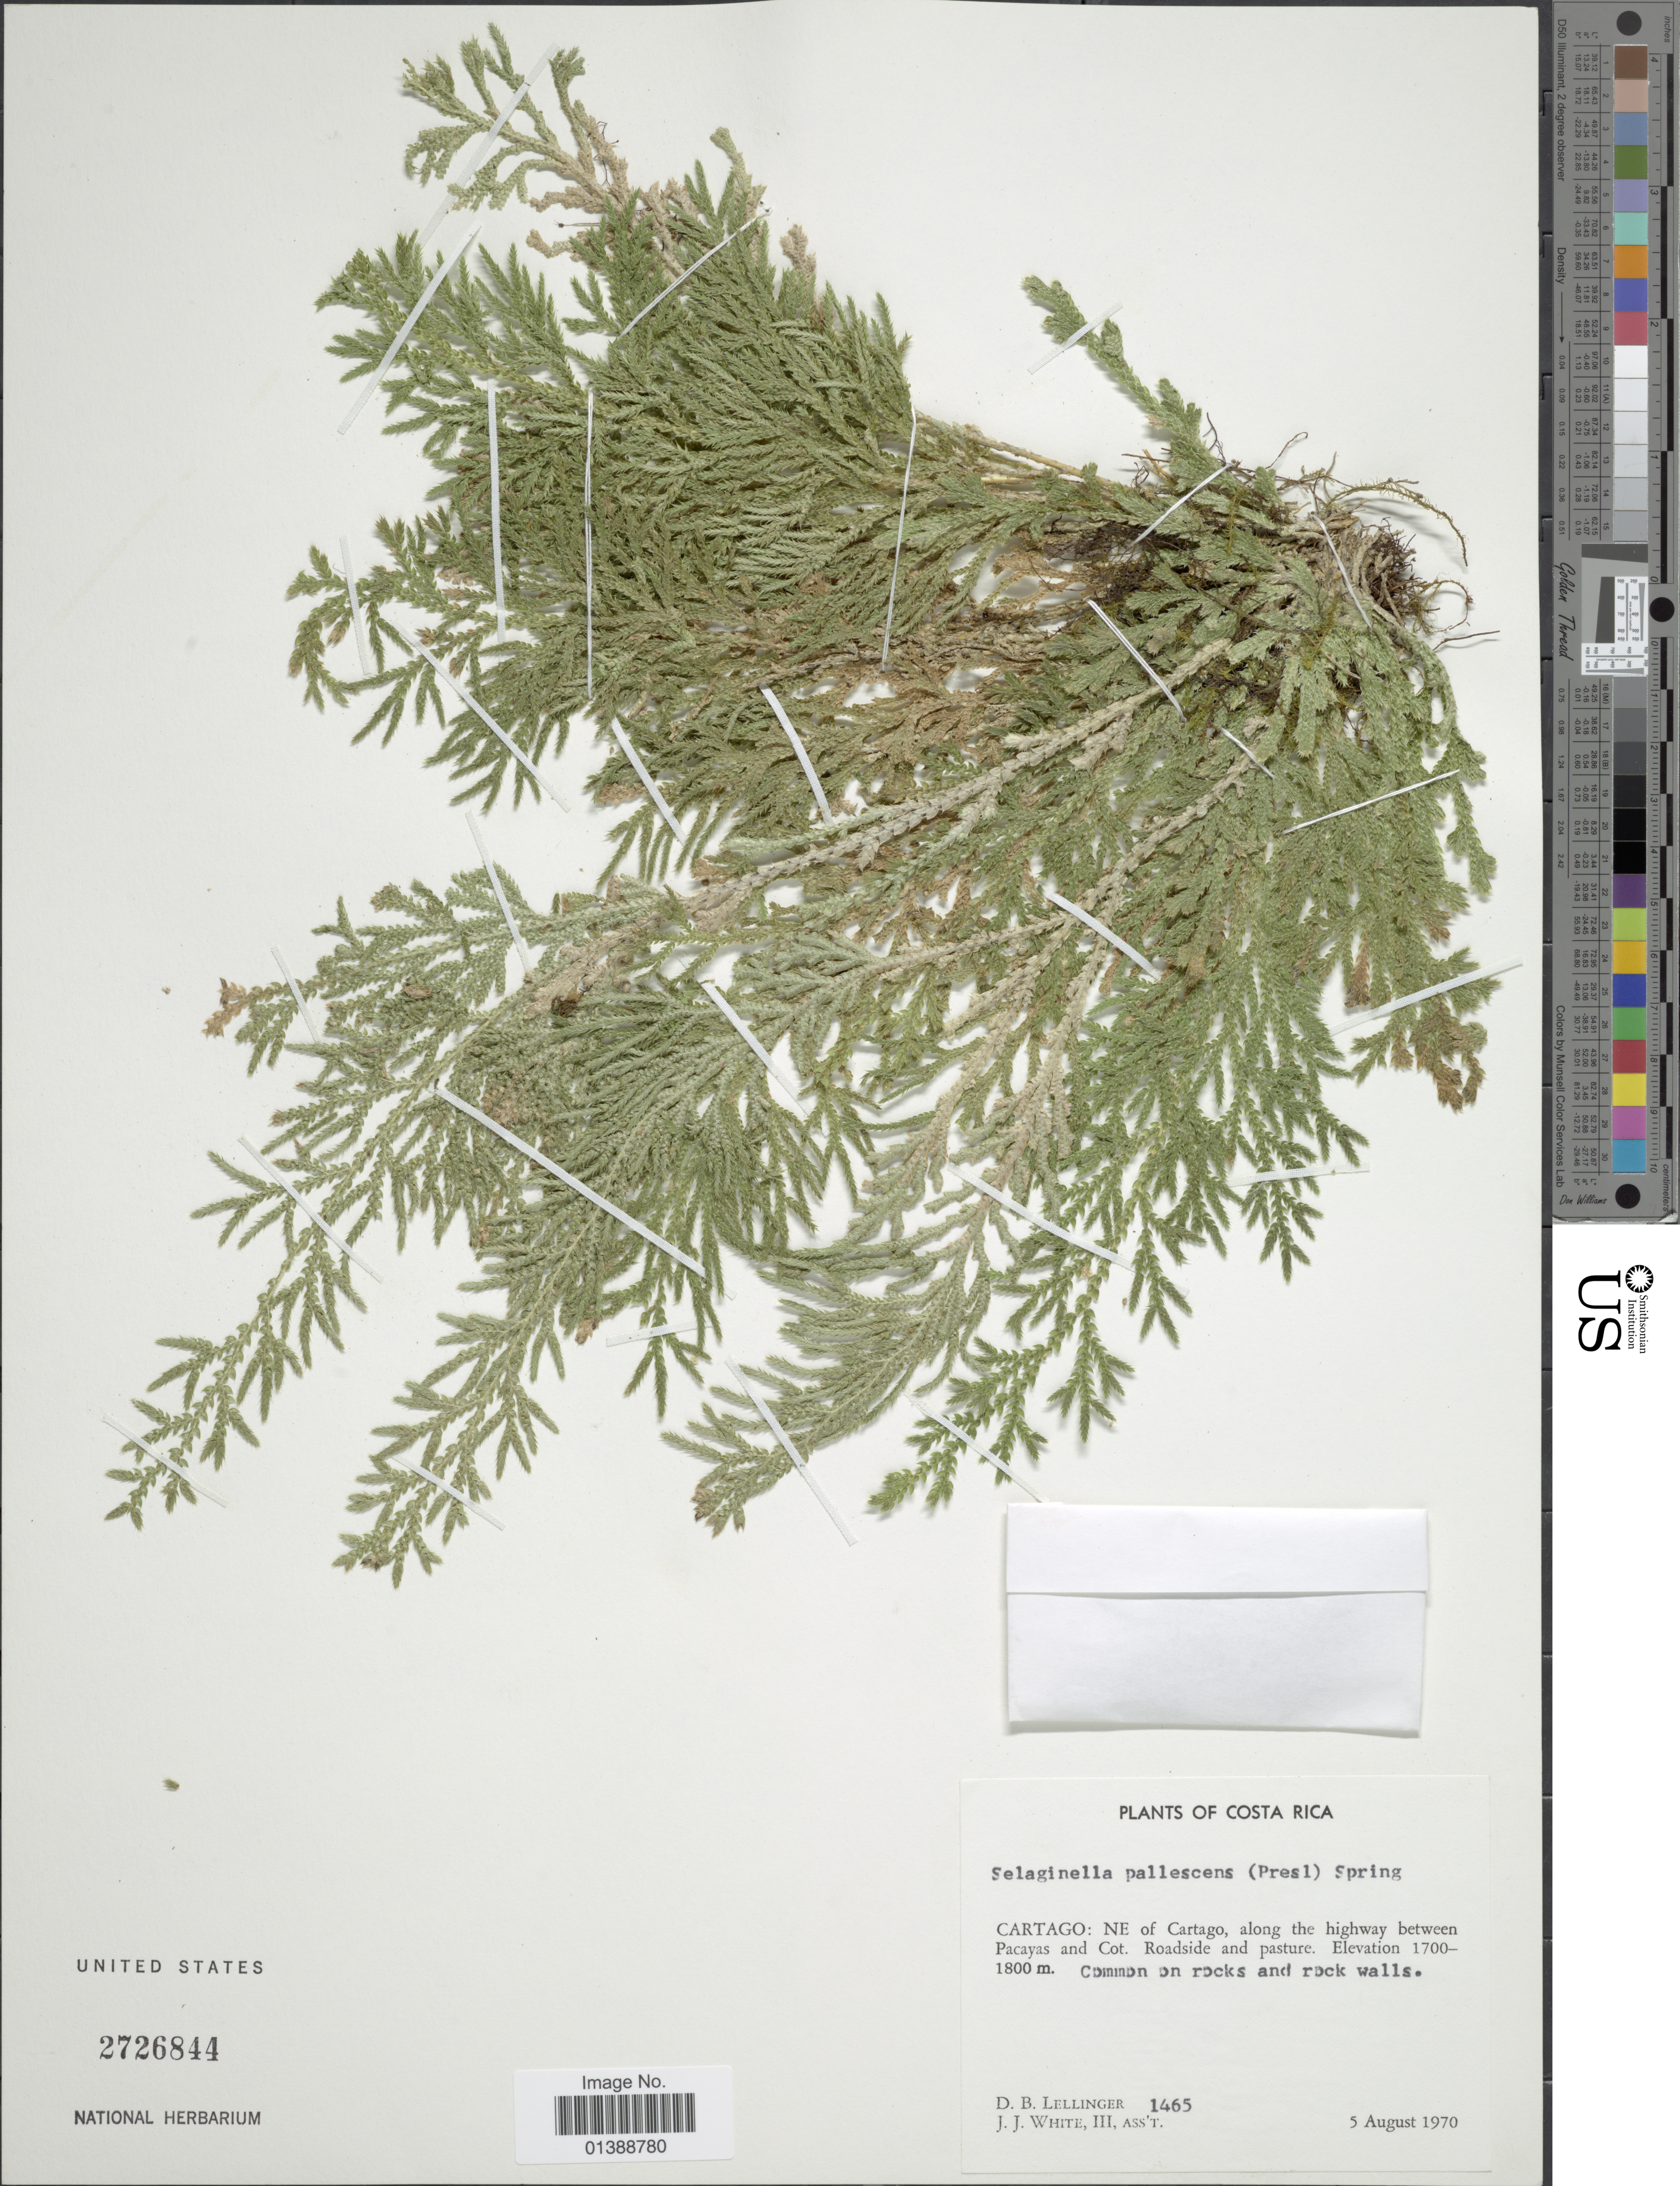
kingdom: Plantae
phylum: Tracheophyta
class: Lycopodiopsida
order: Selaginellales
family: Selaginellaceae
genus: Selaginella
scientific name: Selaginella pallescens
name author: (C. Presl) Spring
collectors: D. B. Lellinger & J. J. White III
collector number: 1456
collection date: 1970-08-05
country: Costa Rica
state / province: Cartago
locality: NE of Cartago, along highway between Pacayas and Cot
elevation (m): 1700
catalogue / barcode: US 2726844